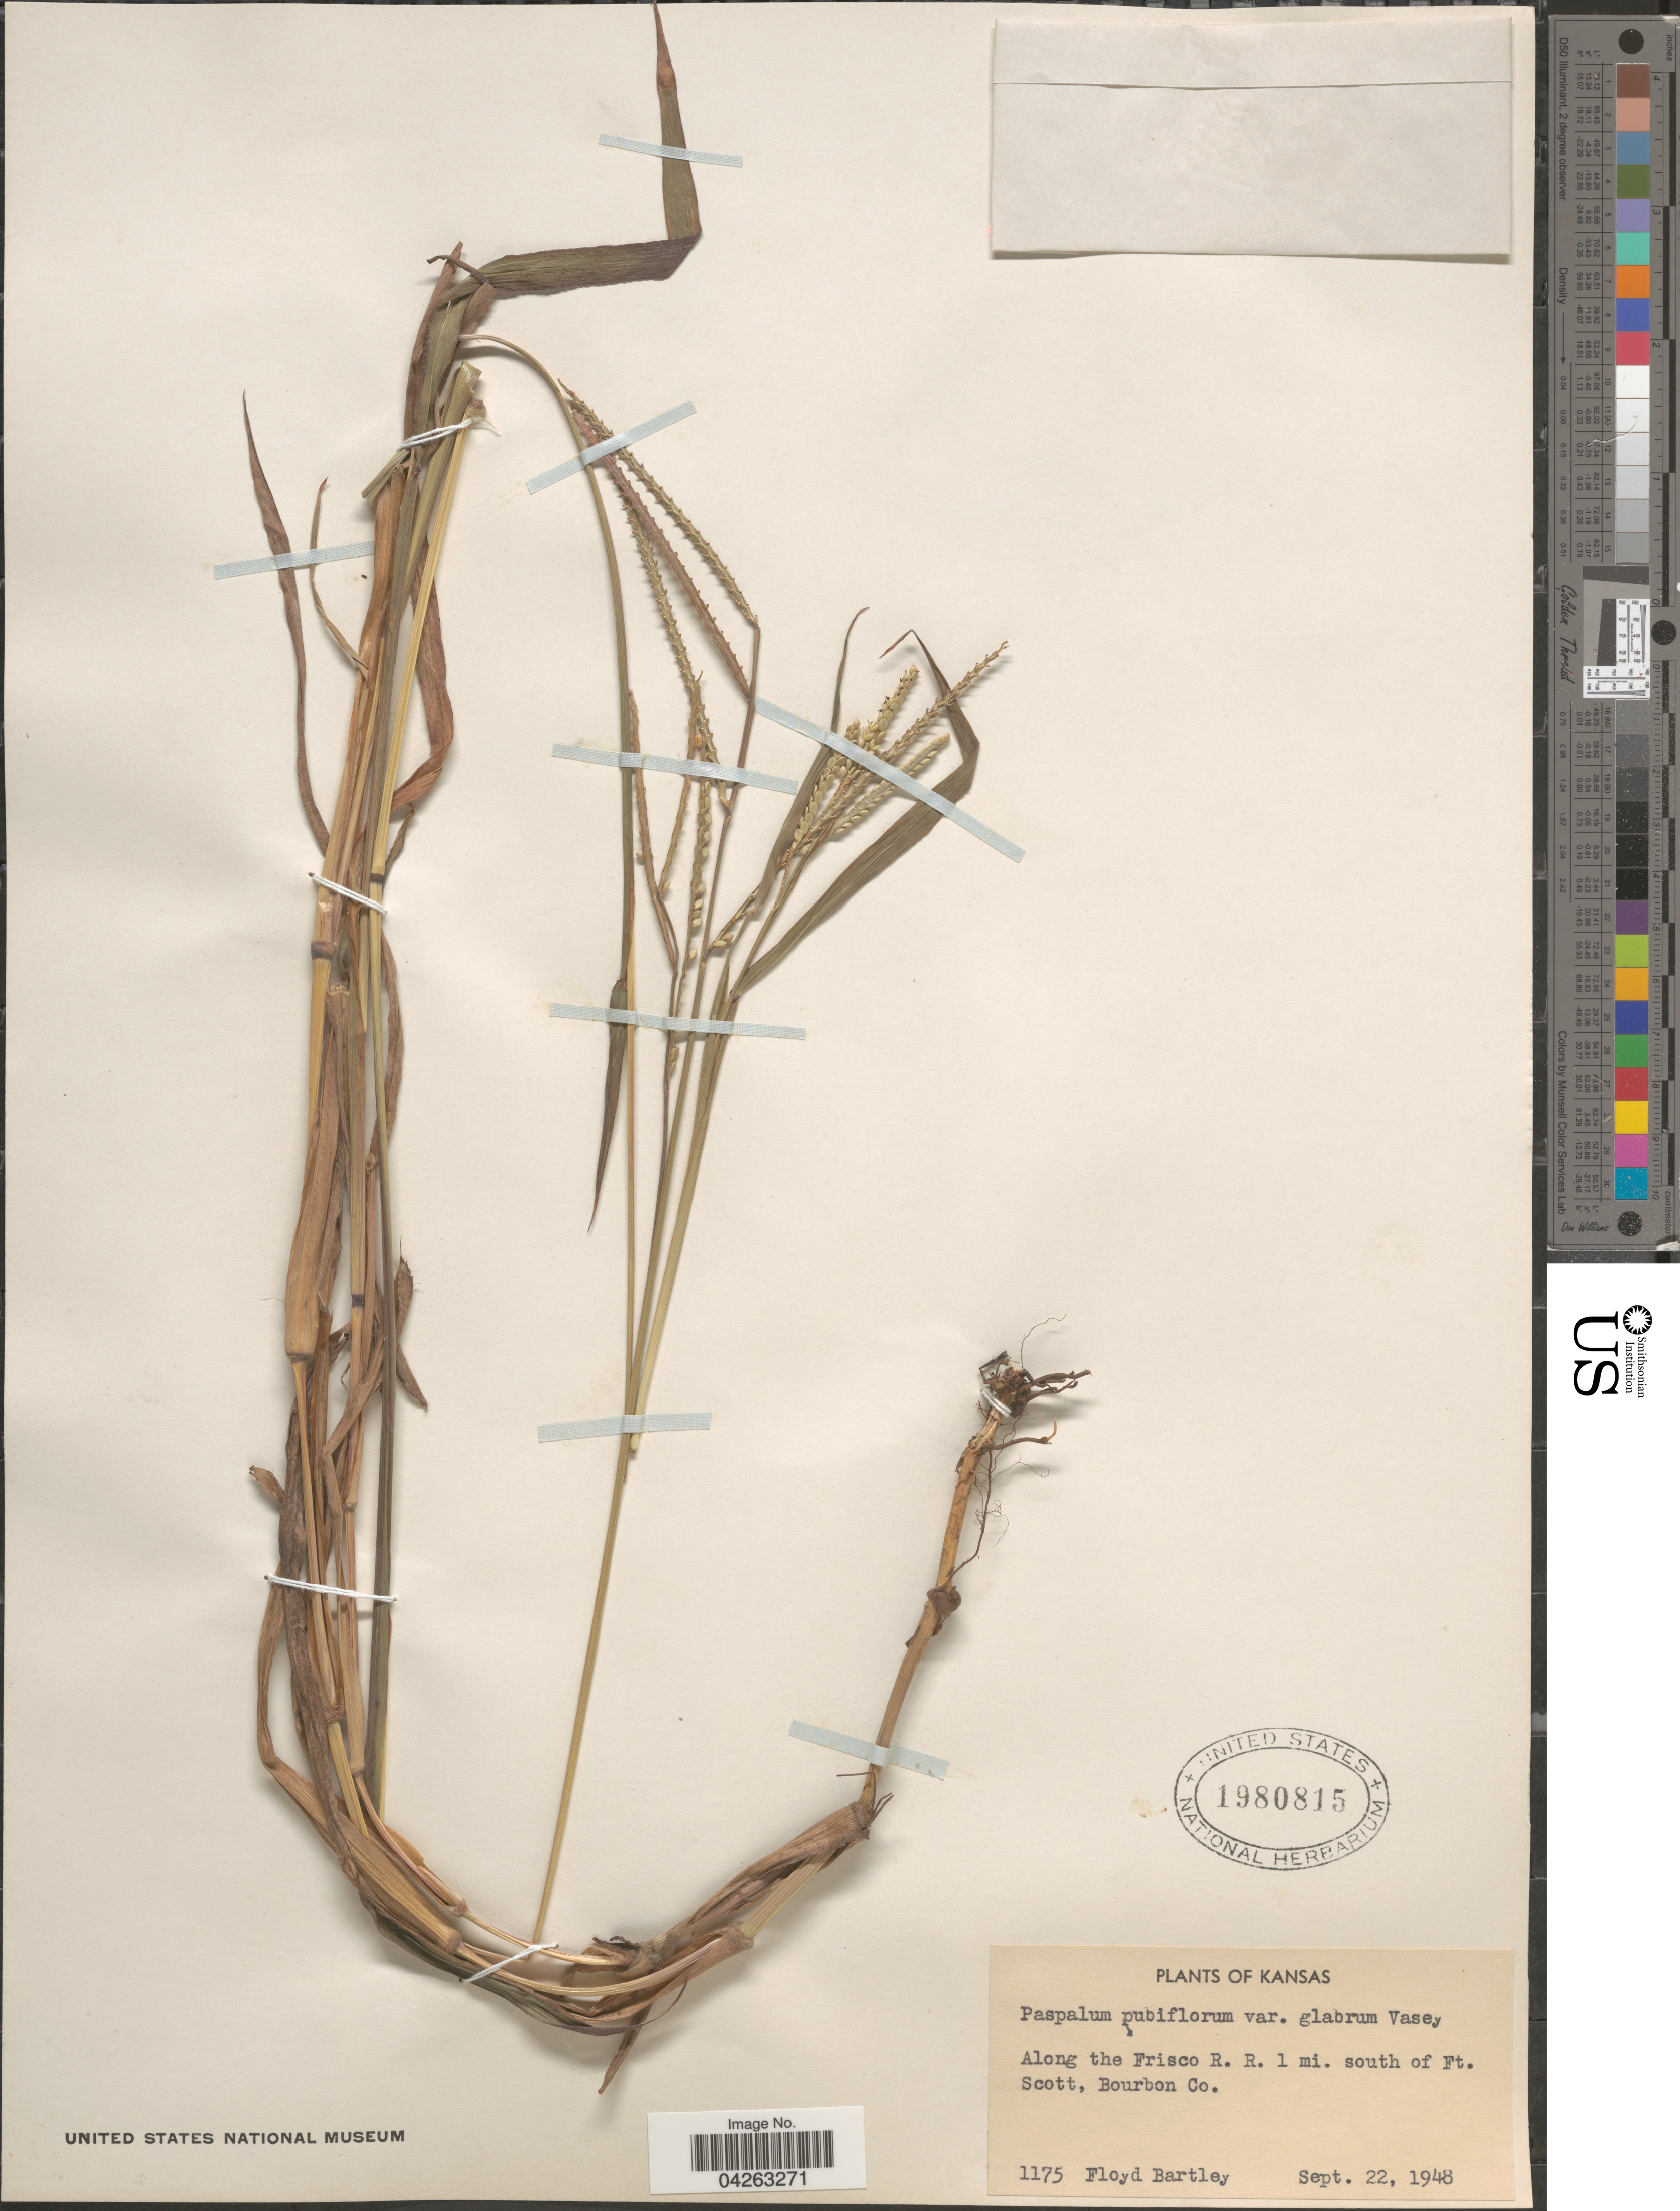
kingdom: Plantae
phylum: Tracheophyta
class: Liliopsida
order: Poales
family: Poaceae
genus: Paspalum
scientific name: Paspalum pubiflorum var. glabrum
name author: Vasey ex Scribn.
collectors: F. Bartley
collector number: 1175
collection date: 1948-09-22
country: United States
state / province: Kansas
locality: Along the Frisco R. R. 1 mi. south of Ft. Scott, Bourbon Co.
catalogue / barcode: US 1980815